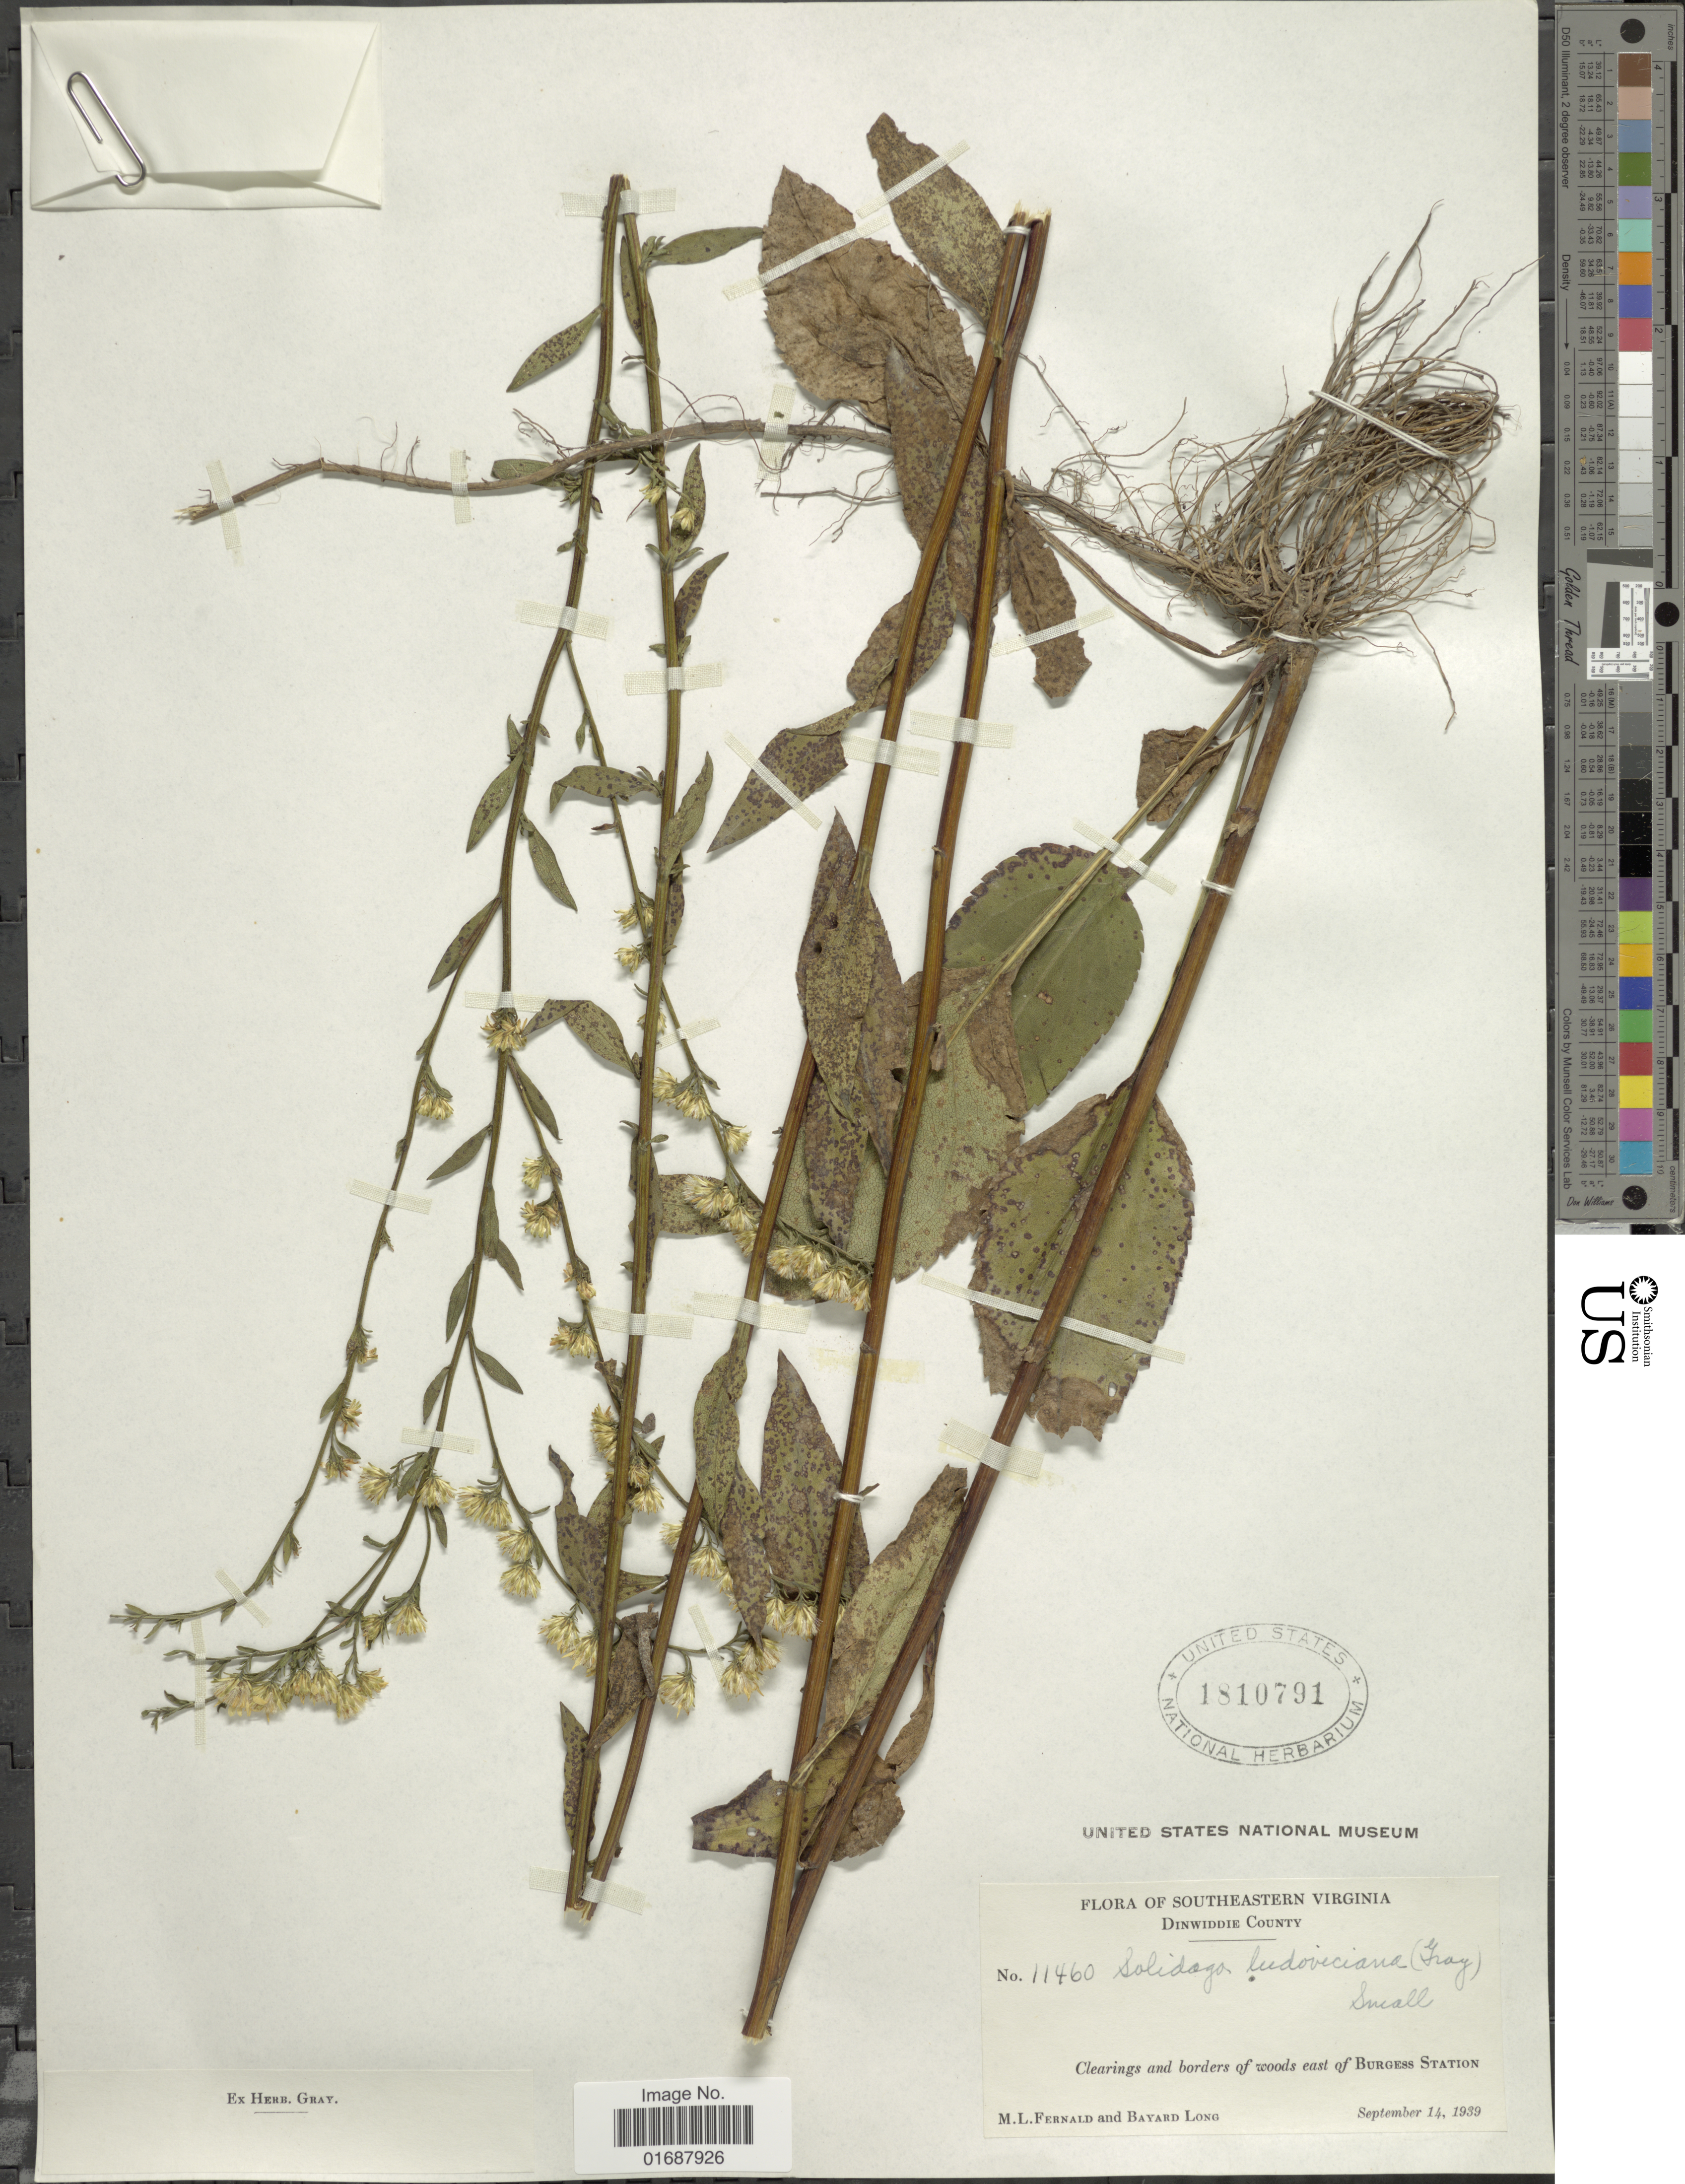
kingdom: Plantae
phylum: Tracheophyta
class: Magnoliopsida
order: Asterales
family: Asteraceae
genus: Solidago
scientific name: Solidago ludoviciana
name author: (A. Gray) Small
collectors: M. L. Fernald & B. Long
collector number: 11460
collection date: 1939-09-14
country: United States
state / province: Virginia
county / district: Dinwiddie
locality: Southeastern Virginia, Dinwiddle County. Clearings and borders of woods east Burgess Station.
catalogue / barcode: US 1810791